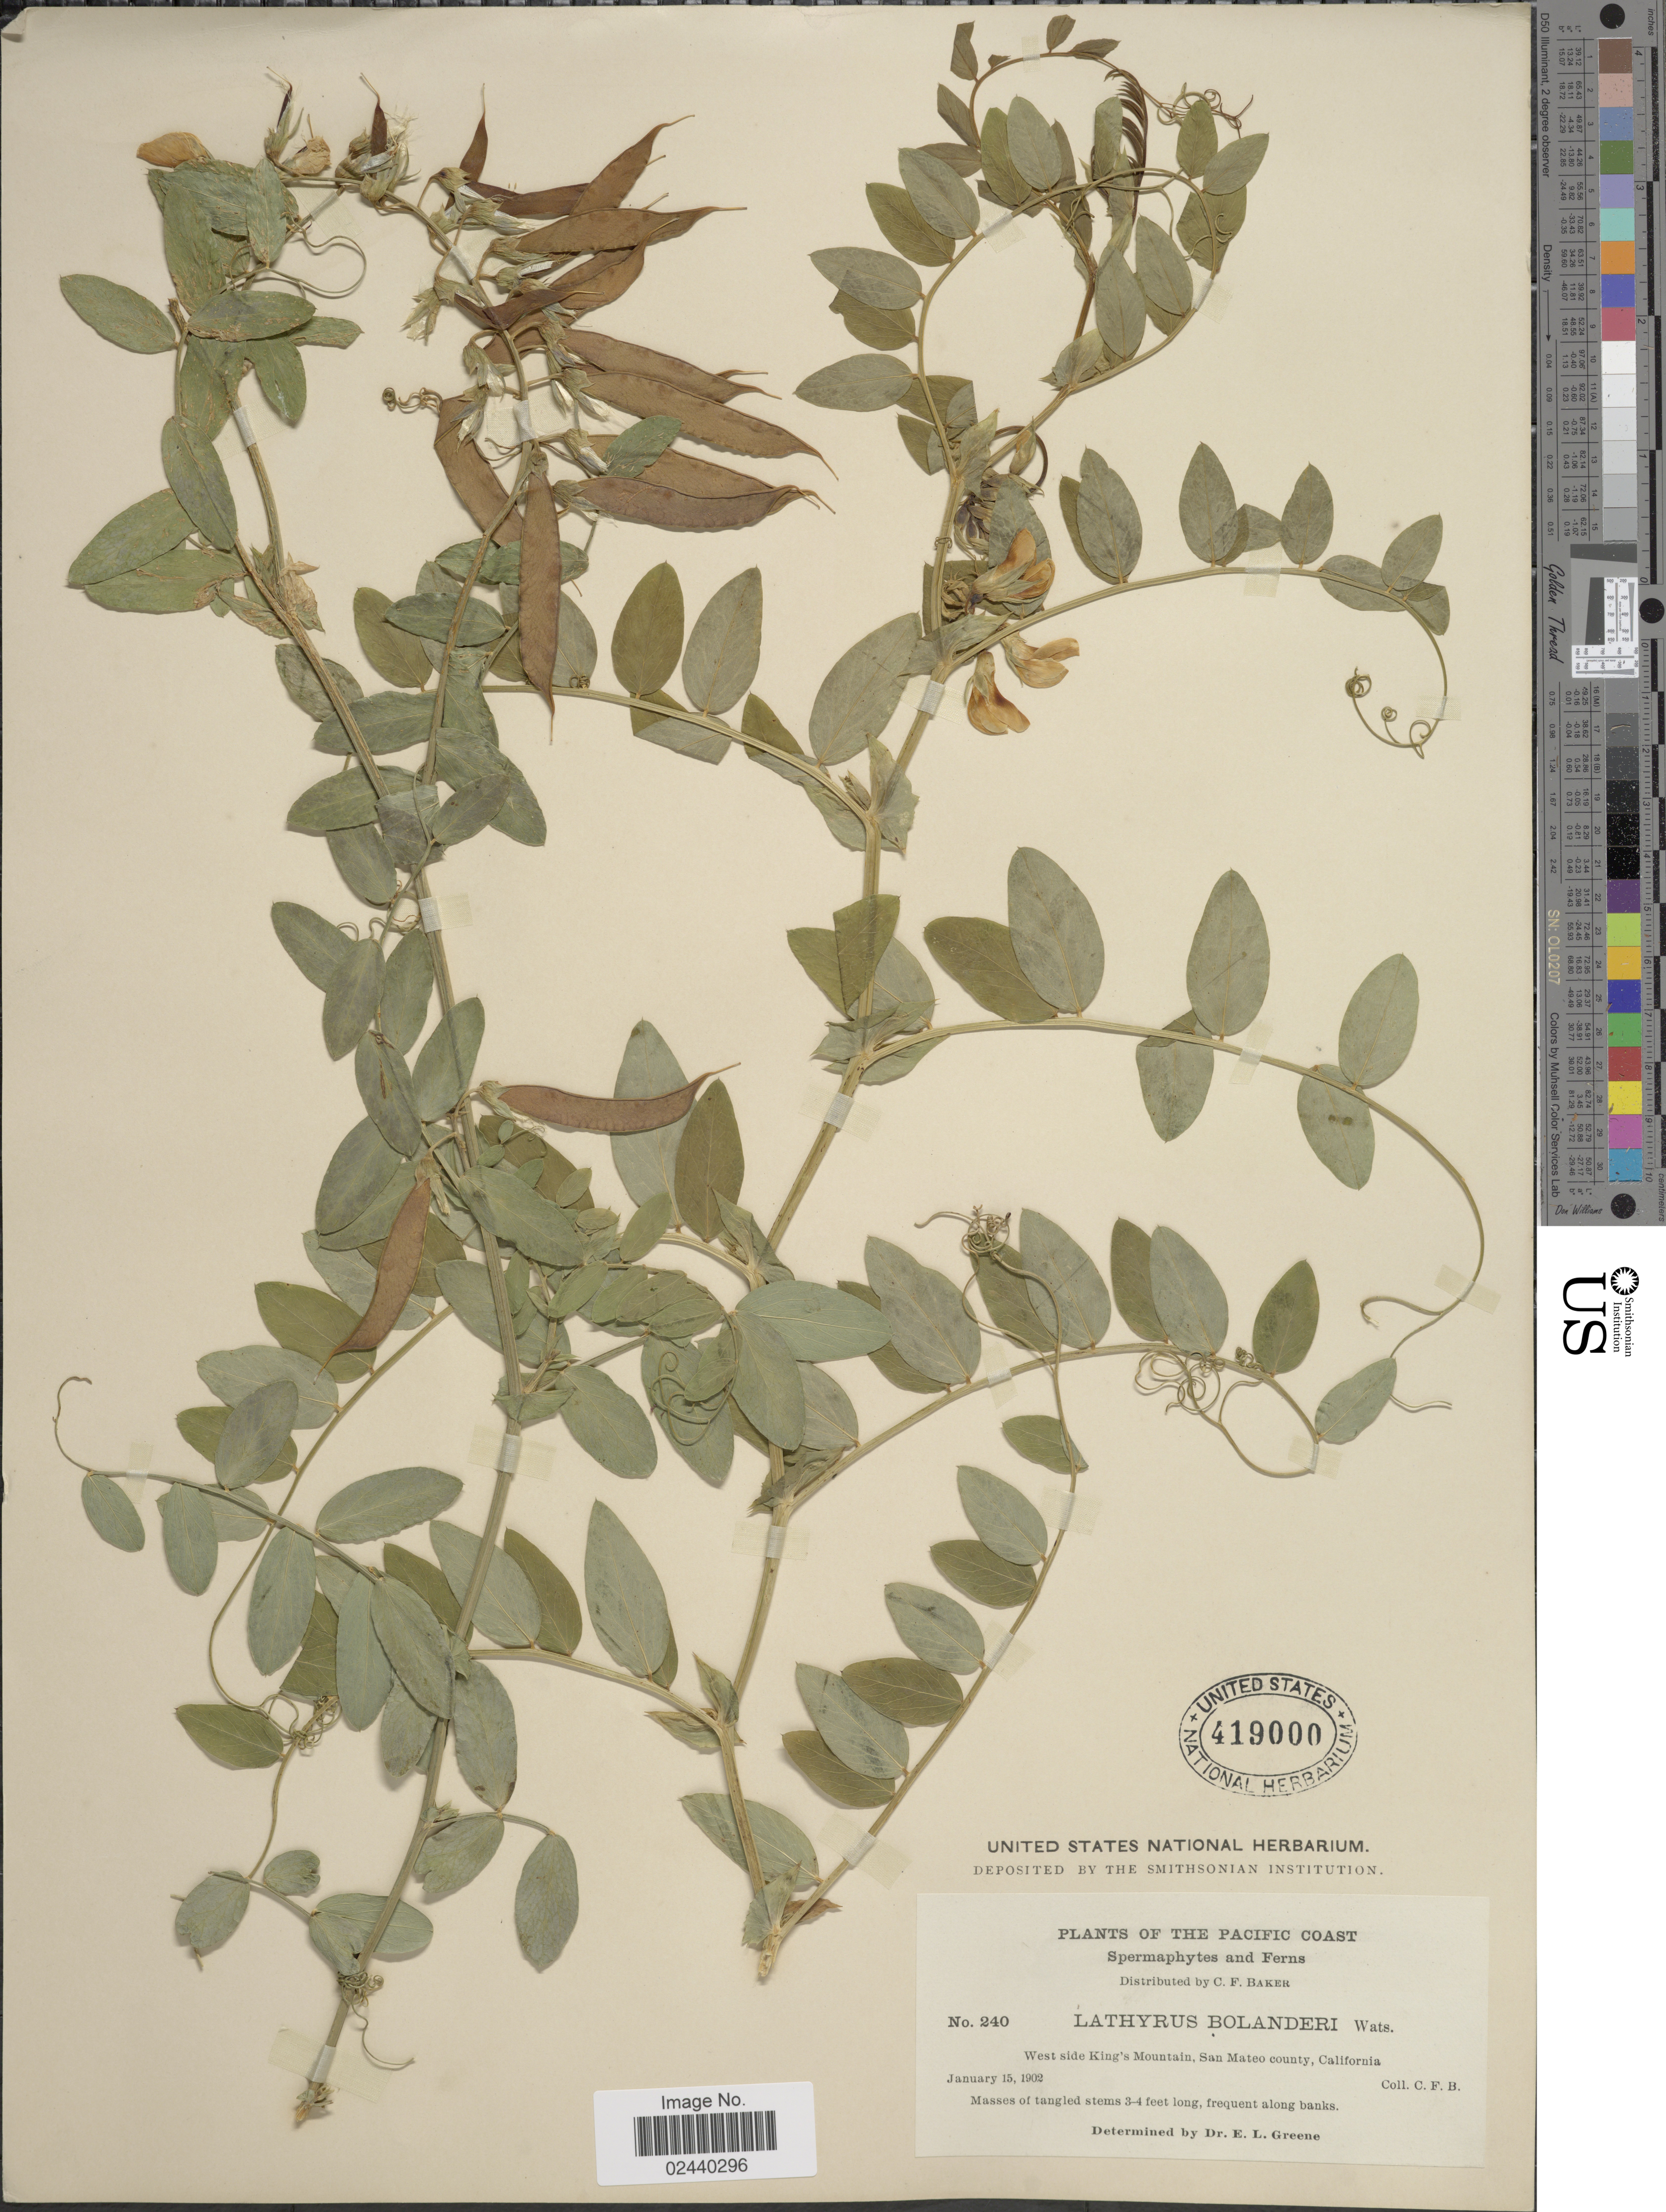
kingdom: Plantae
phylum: Tracheophyta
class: Magnoliopsida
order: Fabales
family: Fabaceae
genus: Lathyrus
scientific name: Lathyrus bolanderi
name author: S. Watson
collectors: C. F. Baker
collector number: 240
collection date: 1902-01-15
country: United States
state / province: California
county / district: San Mateo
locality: The Pacific Coast, west side King's Mountain, San Mateo county, frequent along banks.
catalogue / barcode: US 419000